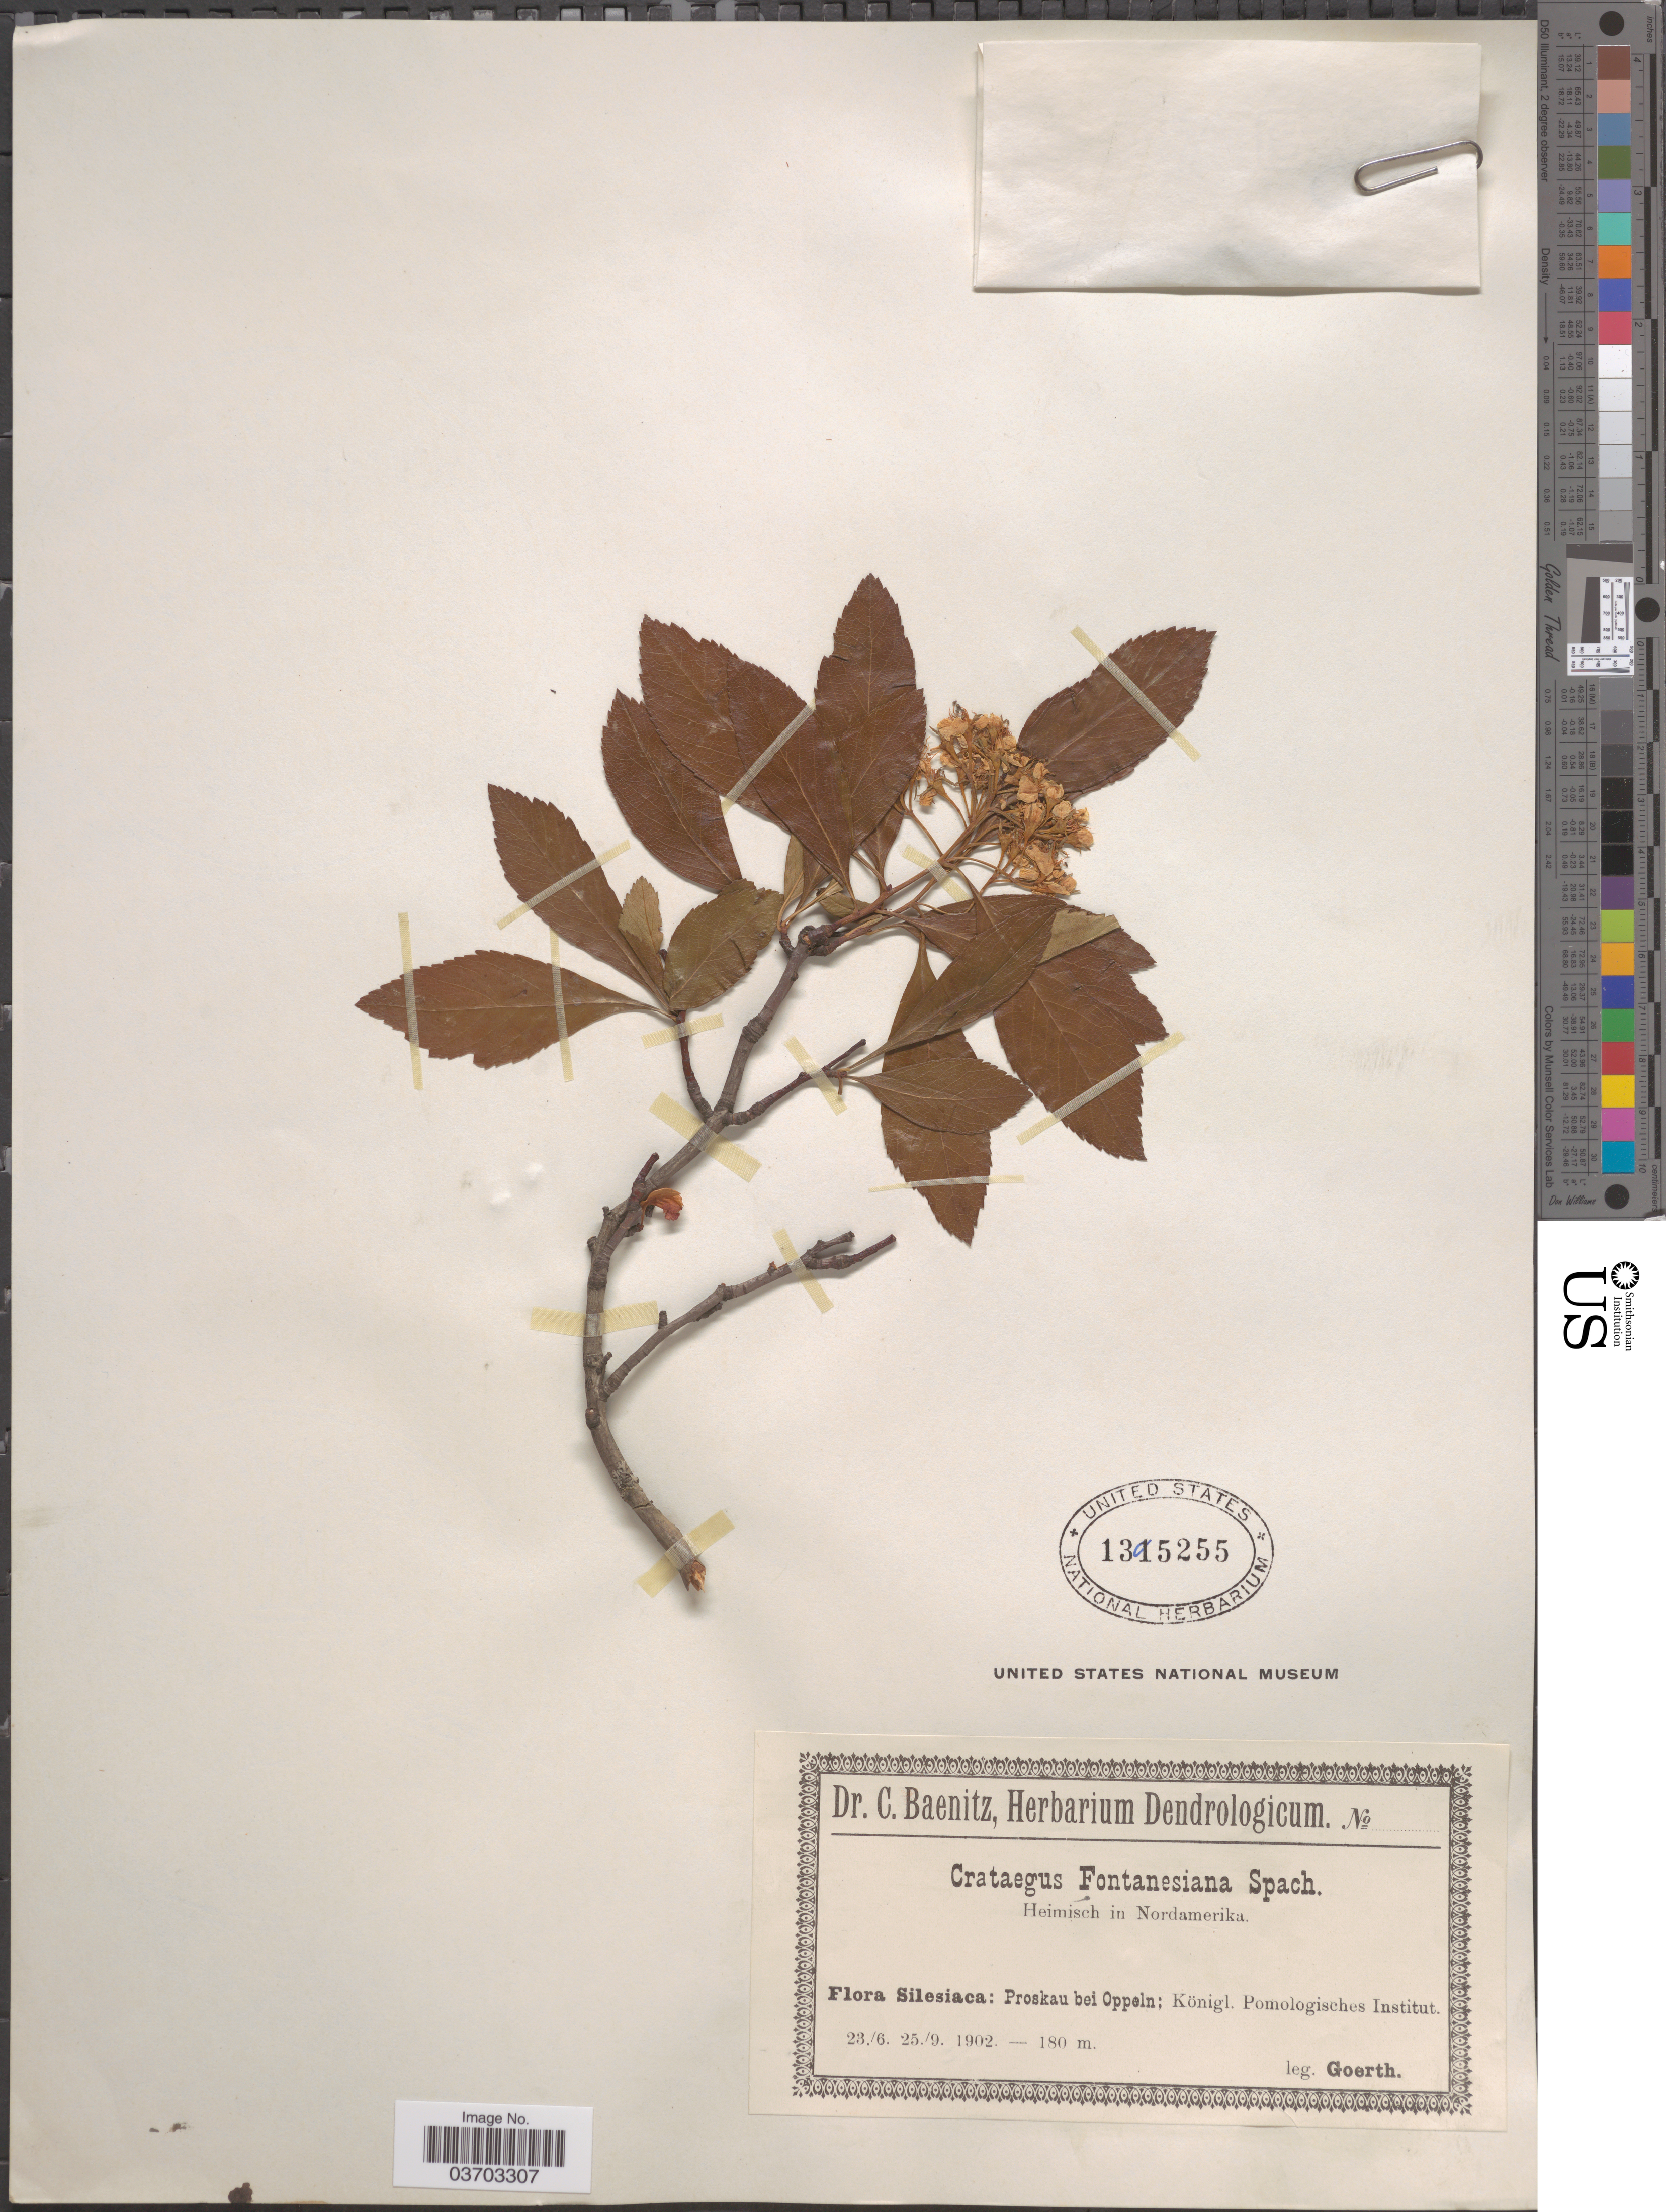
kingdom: Plantae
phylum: Tracheophyta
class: Magnoliopsida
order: Rosales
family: Rosaceae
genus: Crataegus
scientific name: Crataegus fontanesiana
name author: (Spach) S. Schauer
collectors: Goerth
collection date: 1902-06-23/1902-09-25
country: Poland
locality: Silesiaca: Proskau bei Oppeln; Königl. Pomologisches Institut.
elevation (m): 180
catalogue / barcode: US 1395255